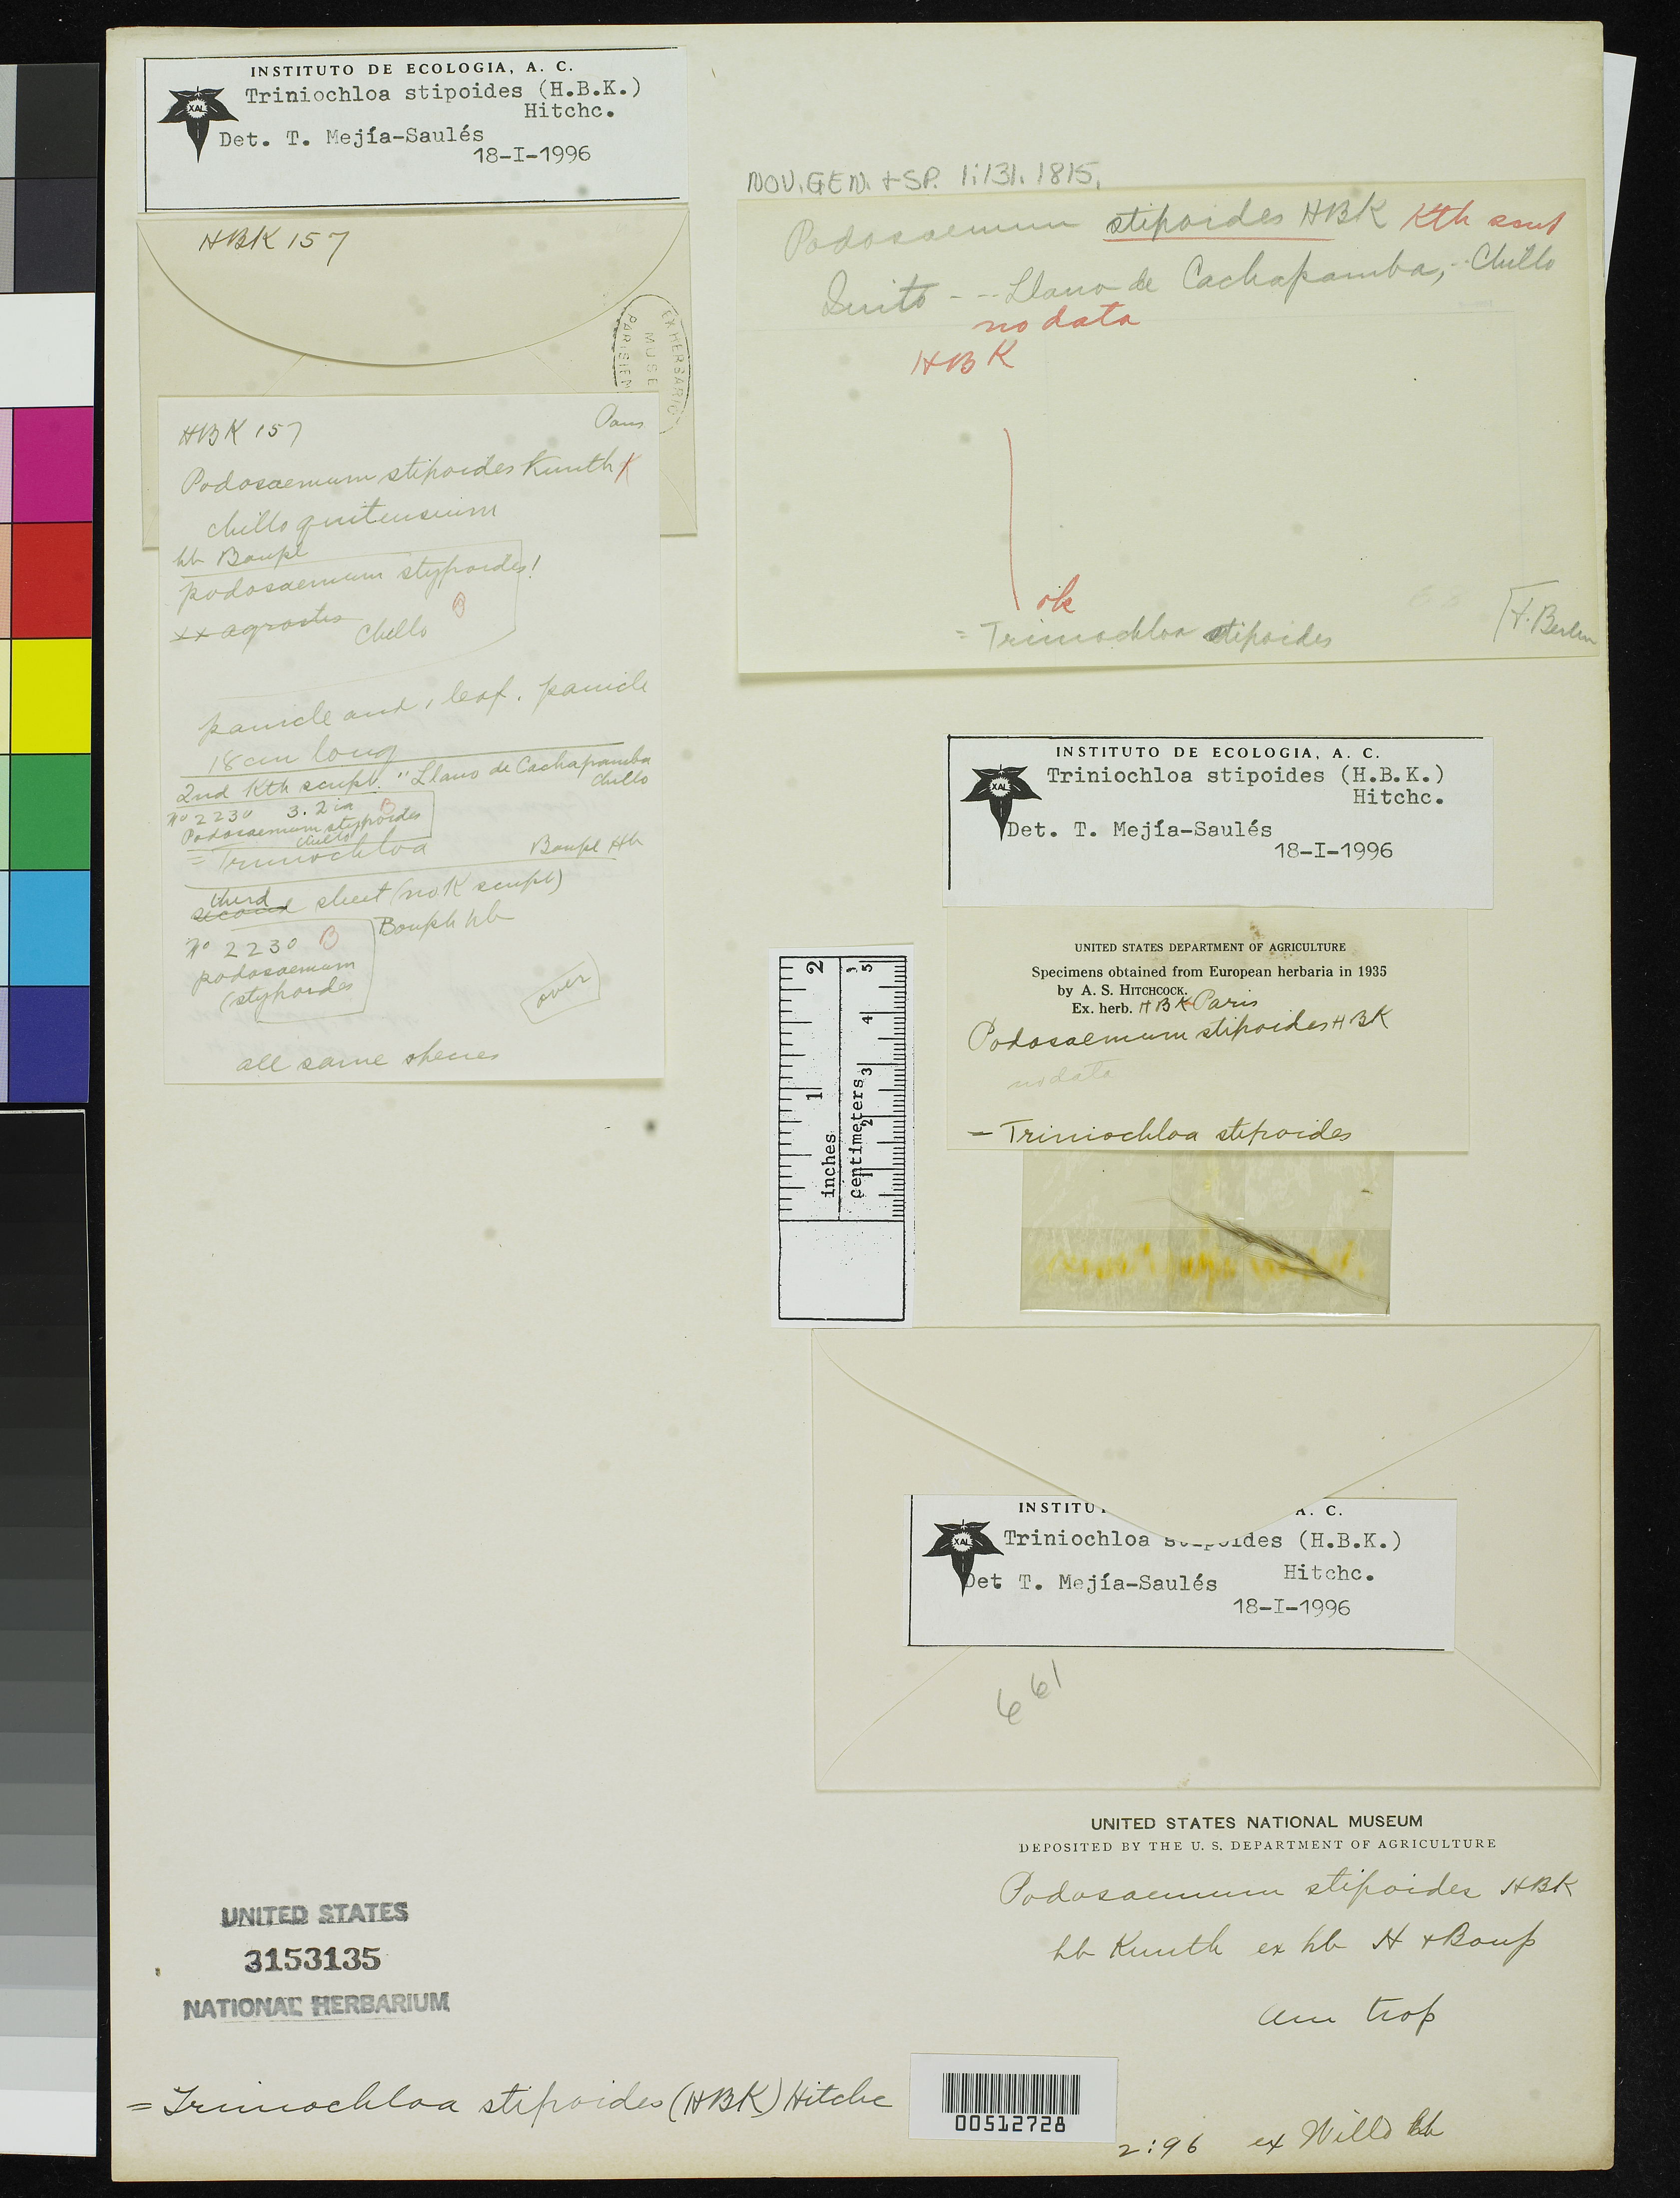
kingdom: Plantae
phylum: Tracheophyta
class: Liliopsida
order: Poales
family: Poaceae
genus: Podosemum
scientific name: Podosemum stipoides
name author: Humb. et al.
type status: Type Fragment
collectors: F. W. Humboldt & A. J. A. Bonpland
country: Ecuador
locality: Chillo Quitensuim.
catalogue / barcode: US 3153135